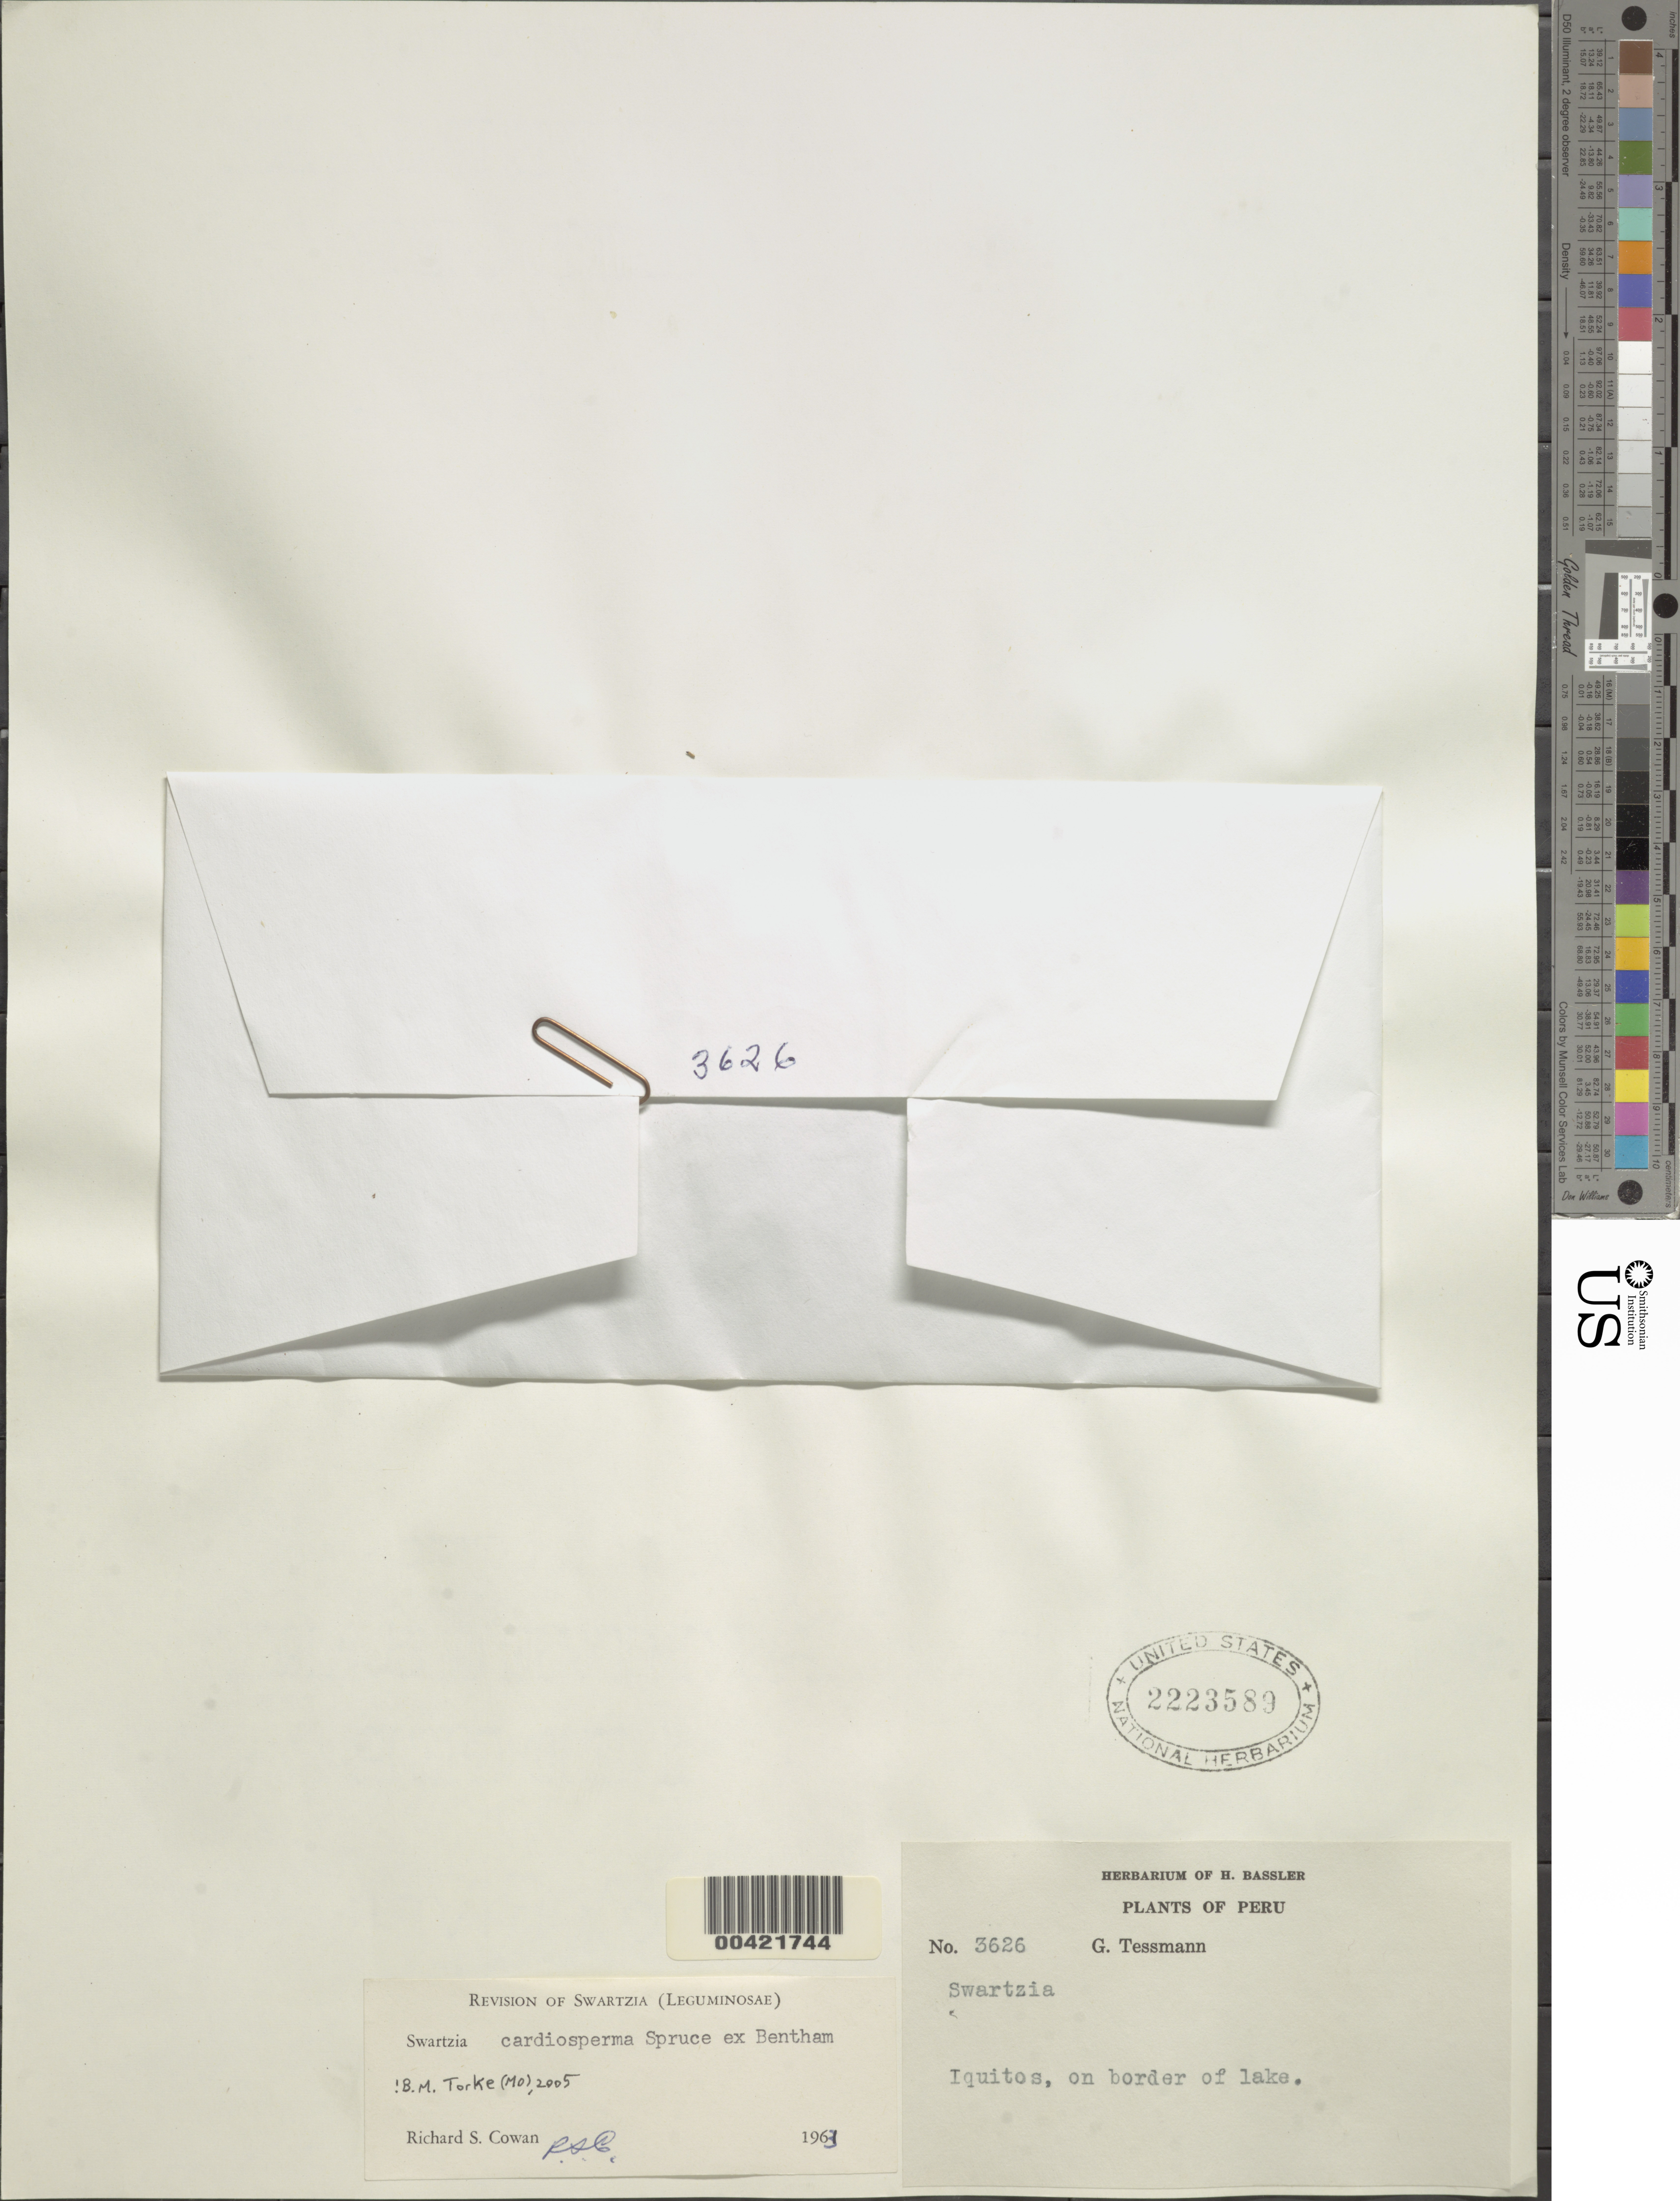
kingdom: Plantae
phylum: Tracheophyta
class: Magnoliopsida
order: Fabales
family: Fabaceae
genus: Swartzia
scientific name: Swartzia cardiosperma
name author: Spruce ex Benth.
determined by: Cowan, R. S.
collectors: G. Tessmann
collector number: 3626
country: Peru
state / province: Loreto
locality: Iquitos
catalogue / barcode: US 2223589